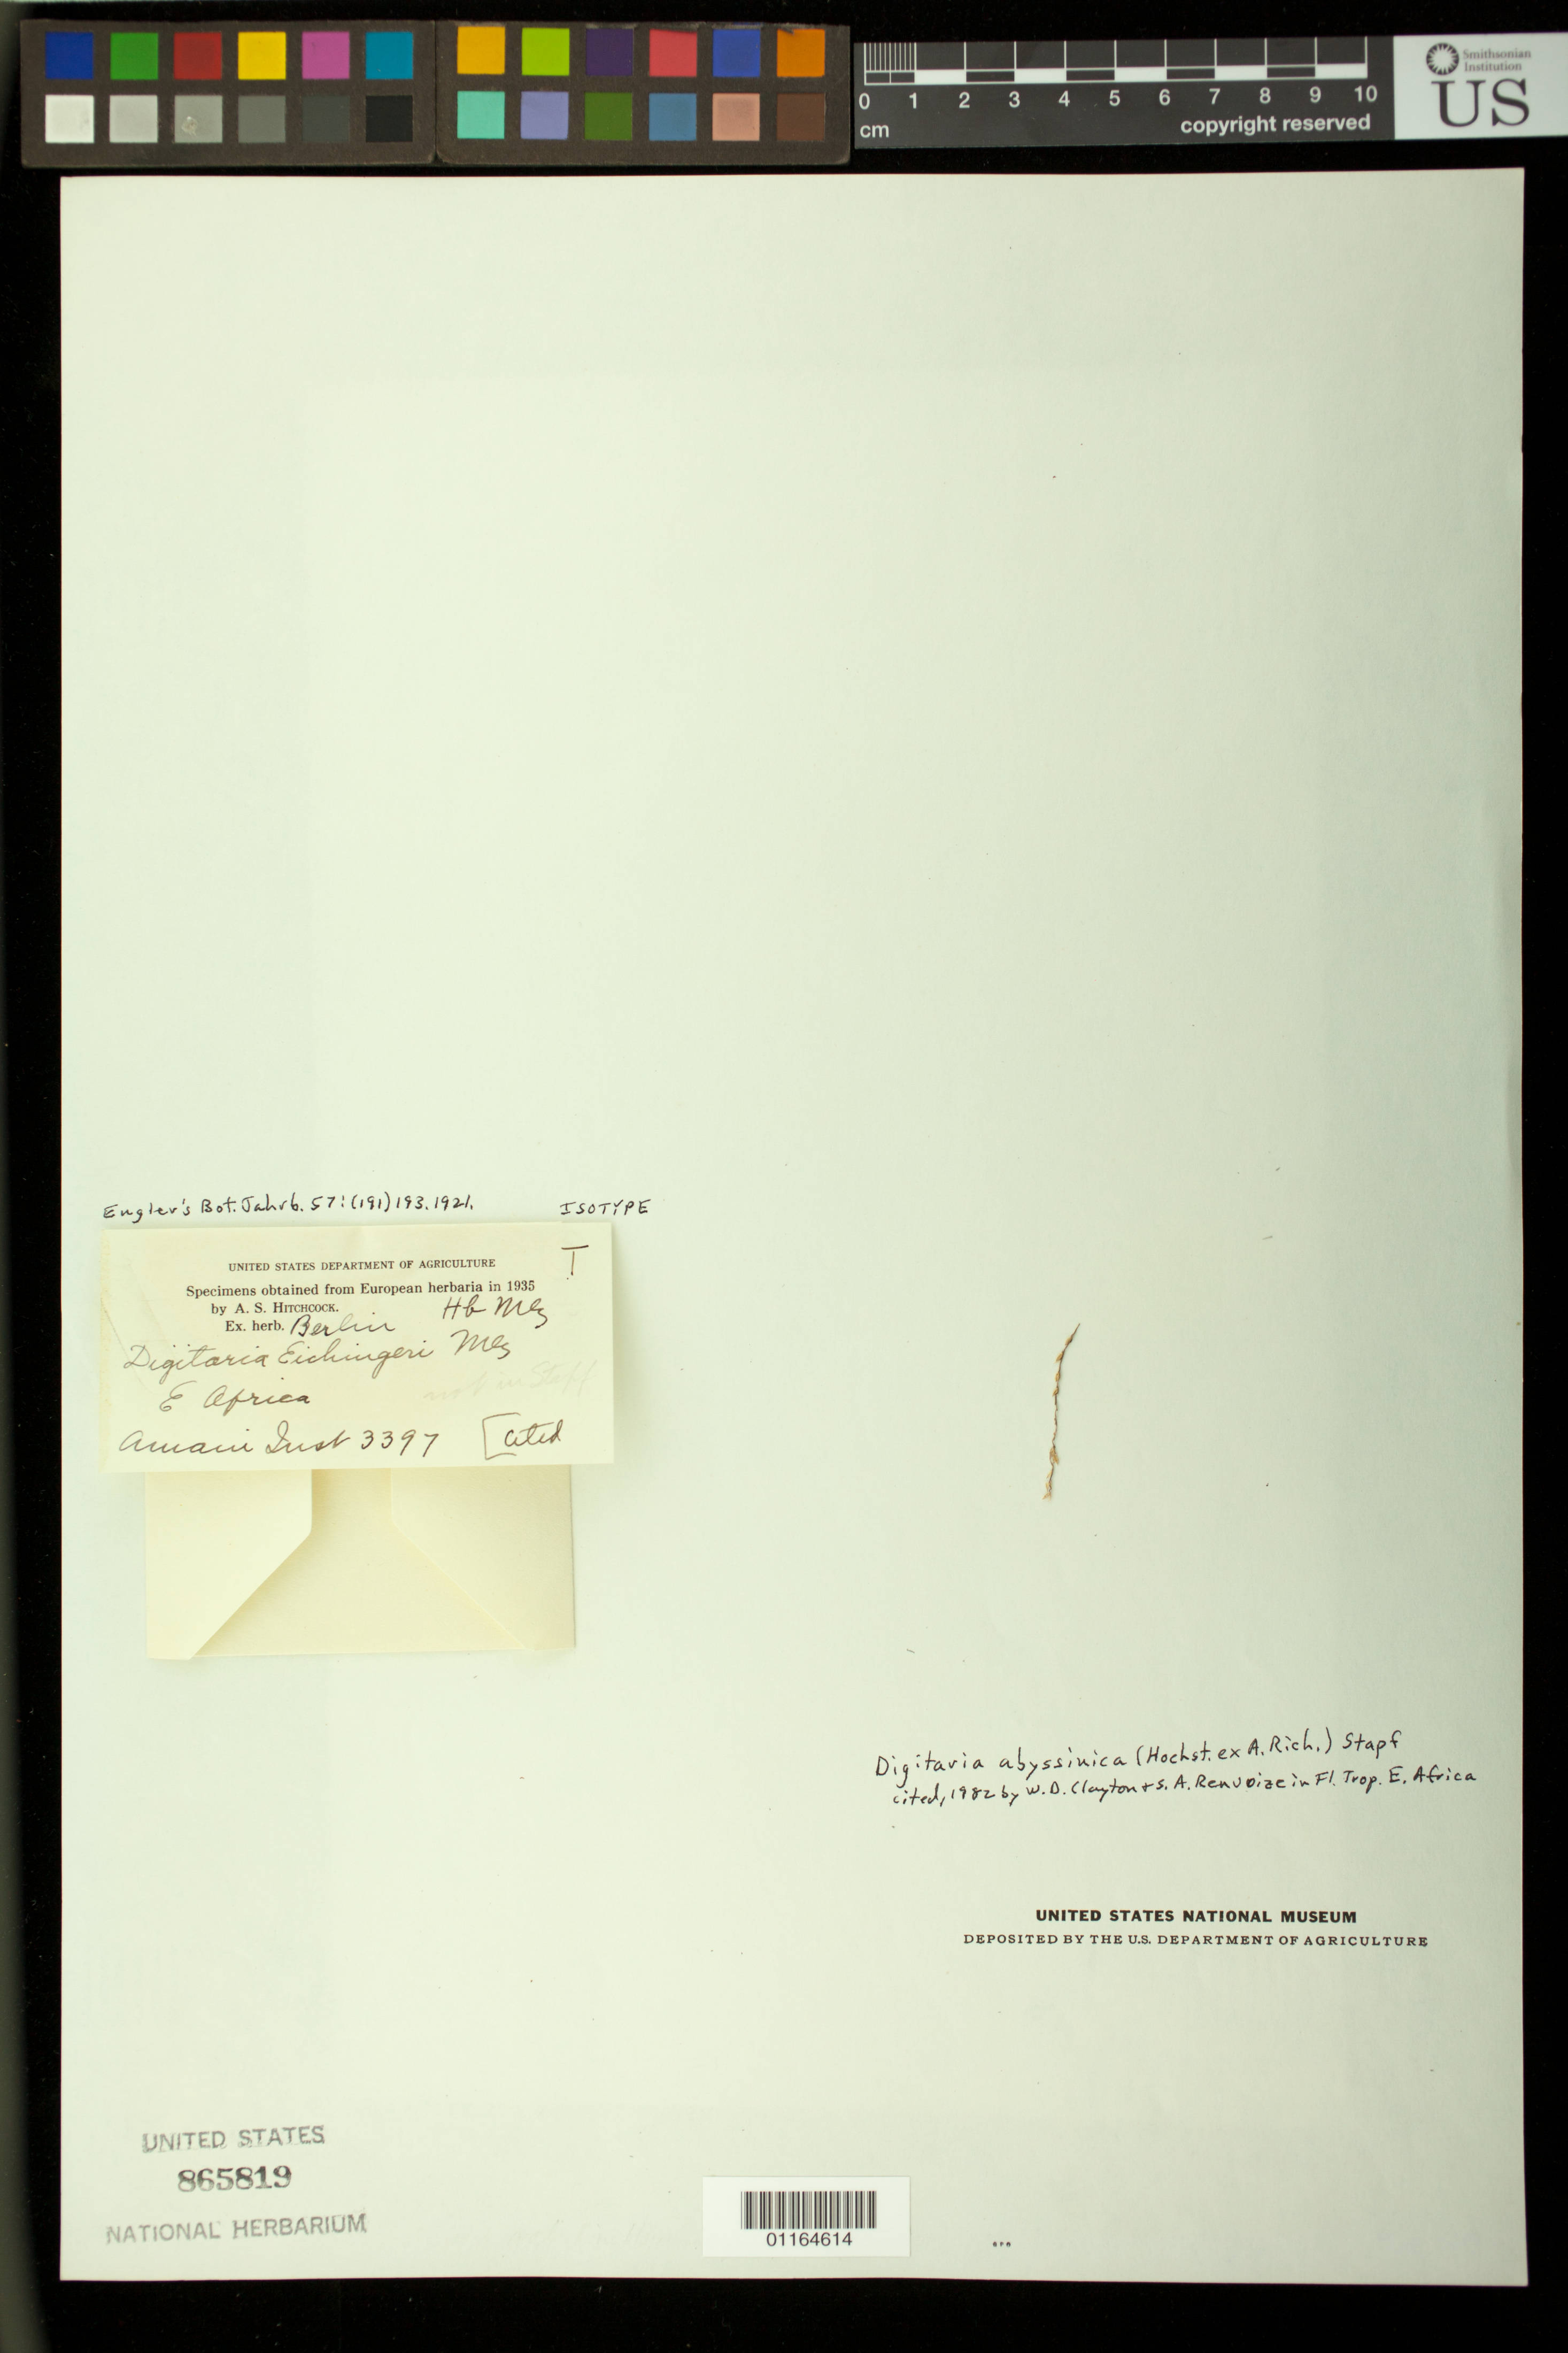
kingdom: Plantae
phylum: Tracheophyta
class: Liliopsida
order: Poales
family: Poaceae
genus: Digitaria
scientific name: Digitaria eichingeri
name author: Mez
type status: Type Collection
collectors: Amani Inst.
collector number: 3397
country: Tanzania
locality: East Africa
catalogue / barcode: US 865819